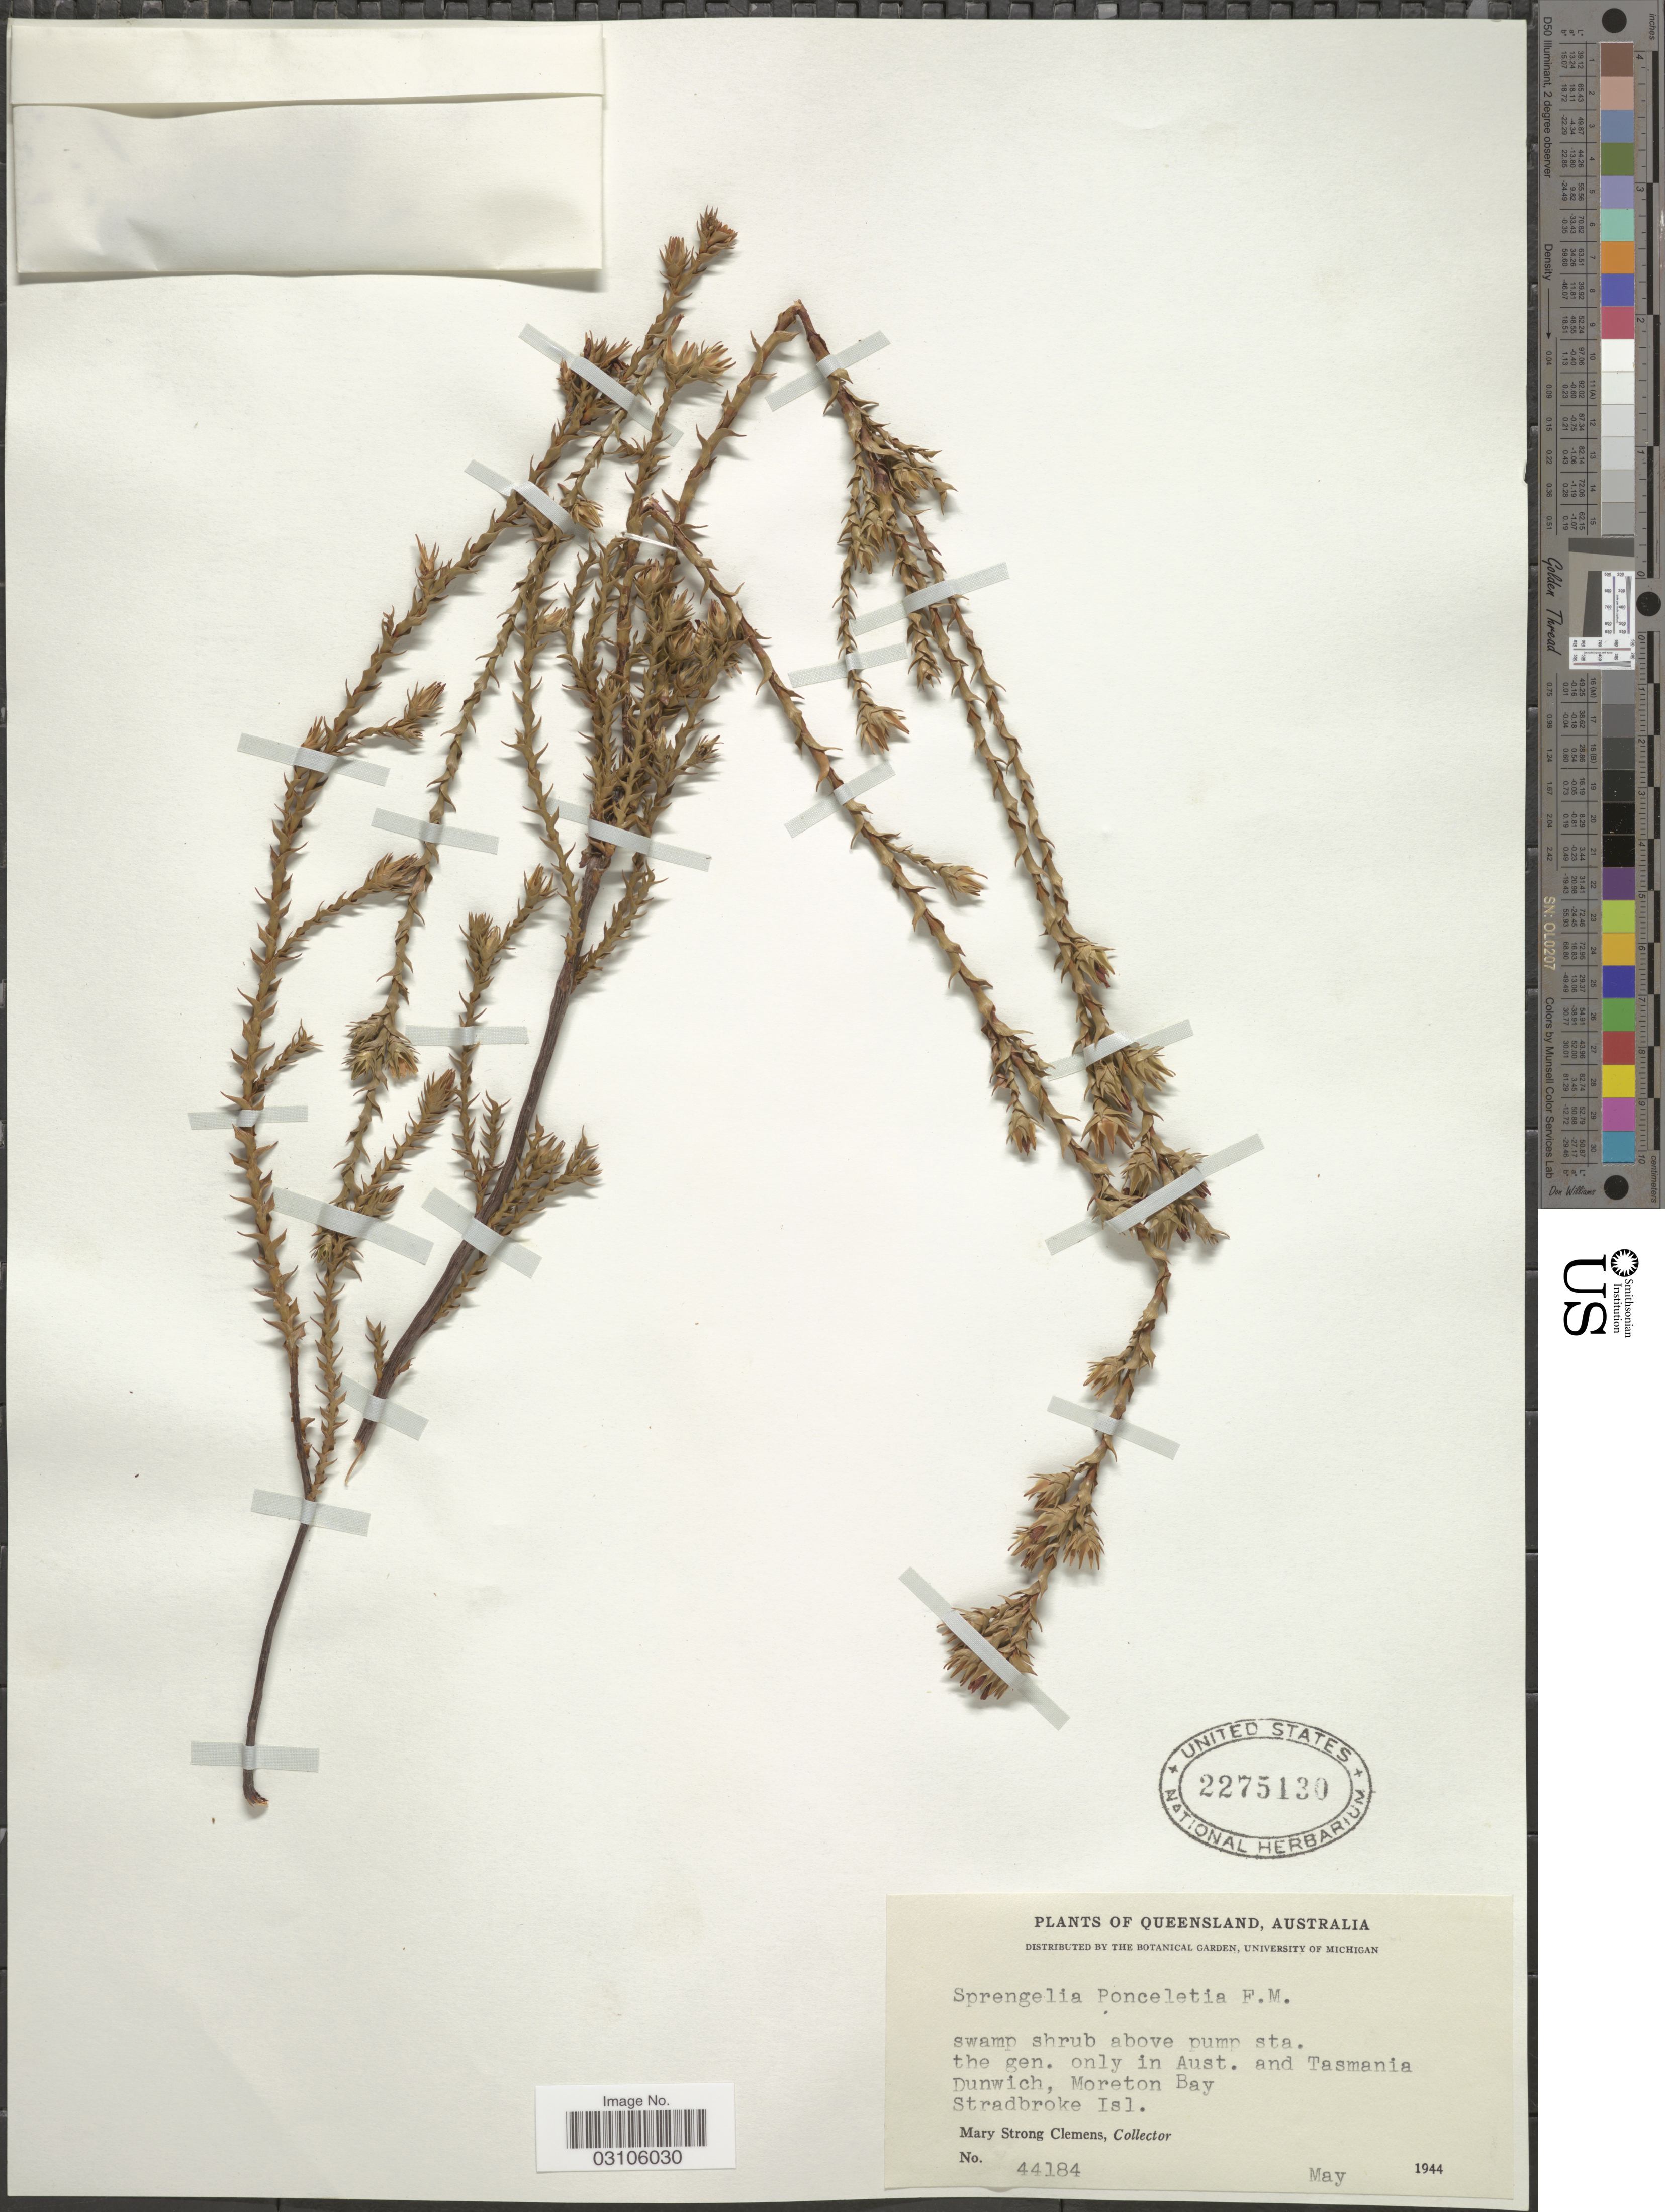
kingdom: Plantae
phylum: Tracheophyta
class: Magnoliopsida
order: Ericales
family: Ericaceae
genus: Sprengelia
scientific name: Sprengelia ponceletia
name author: F. Muell.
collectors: M. S. Clemens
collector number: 44184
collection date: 1944-05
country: Australia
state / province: Queensland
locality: Aust. and Tasmania Dunwich, Moreton Bay. Stradbroke Isl.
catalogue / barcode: US 2275130